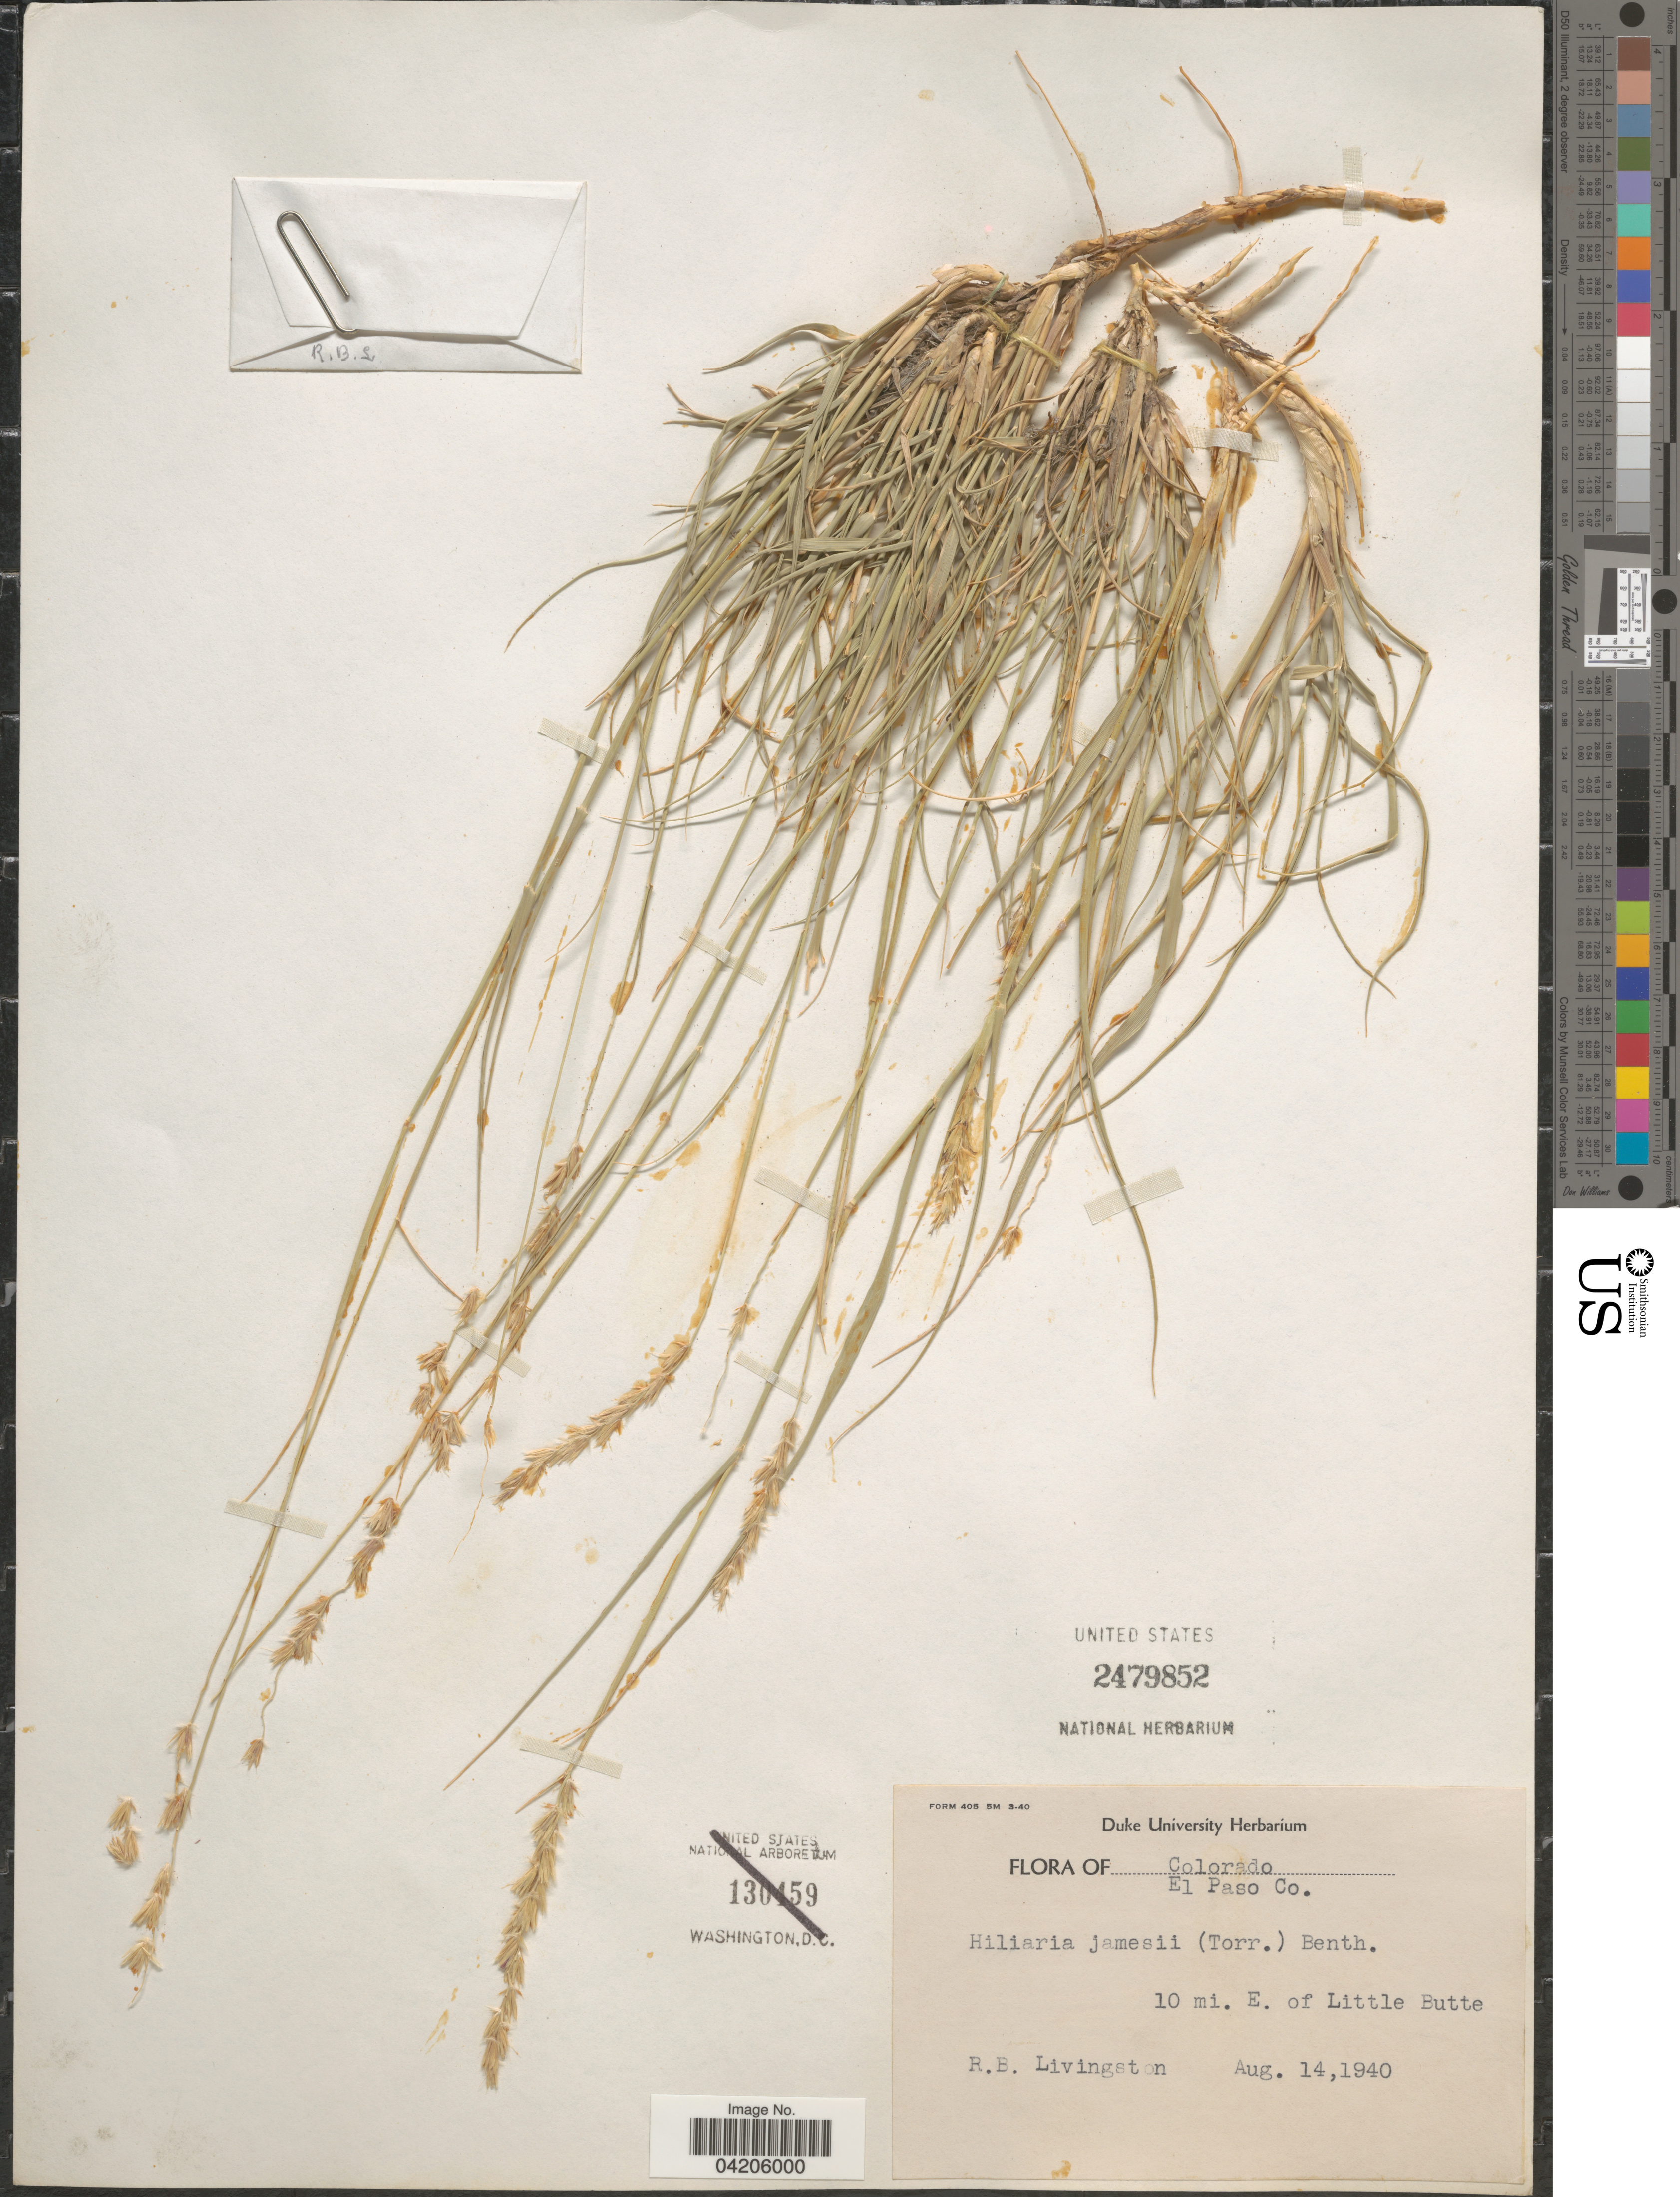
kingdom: Plantae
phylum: Tracheophyta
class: Liliopsida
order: Poales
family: Poaceae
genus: Hilaria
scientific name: Hilaria jamesii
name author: (Torr.) Benth.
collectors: R. Livingston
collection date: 1940-08-14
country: United States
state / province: Colorado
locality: El Paso Co. 10 mi. E. of Little Butte.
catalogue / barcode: US 2479852